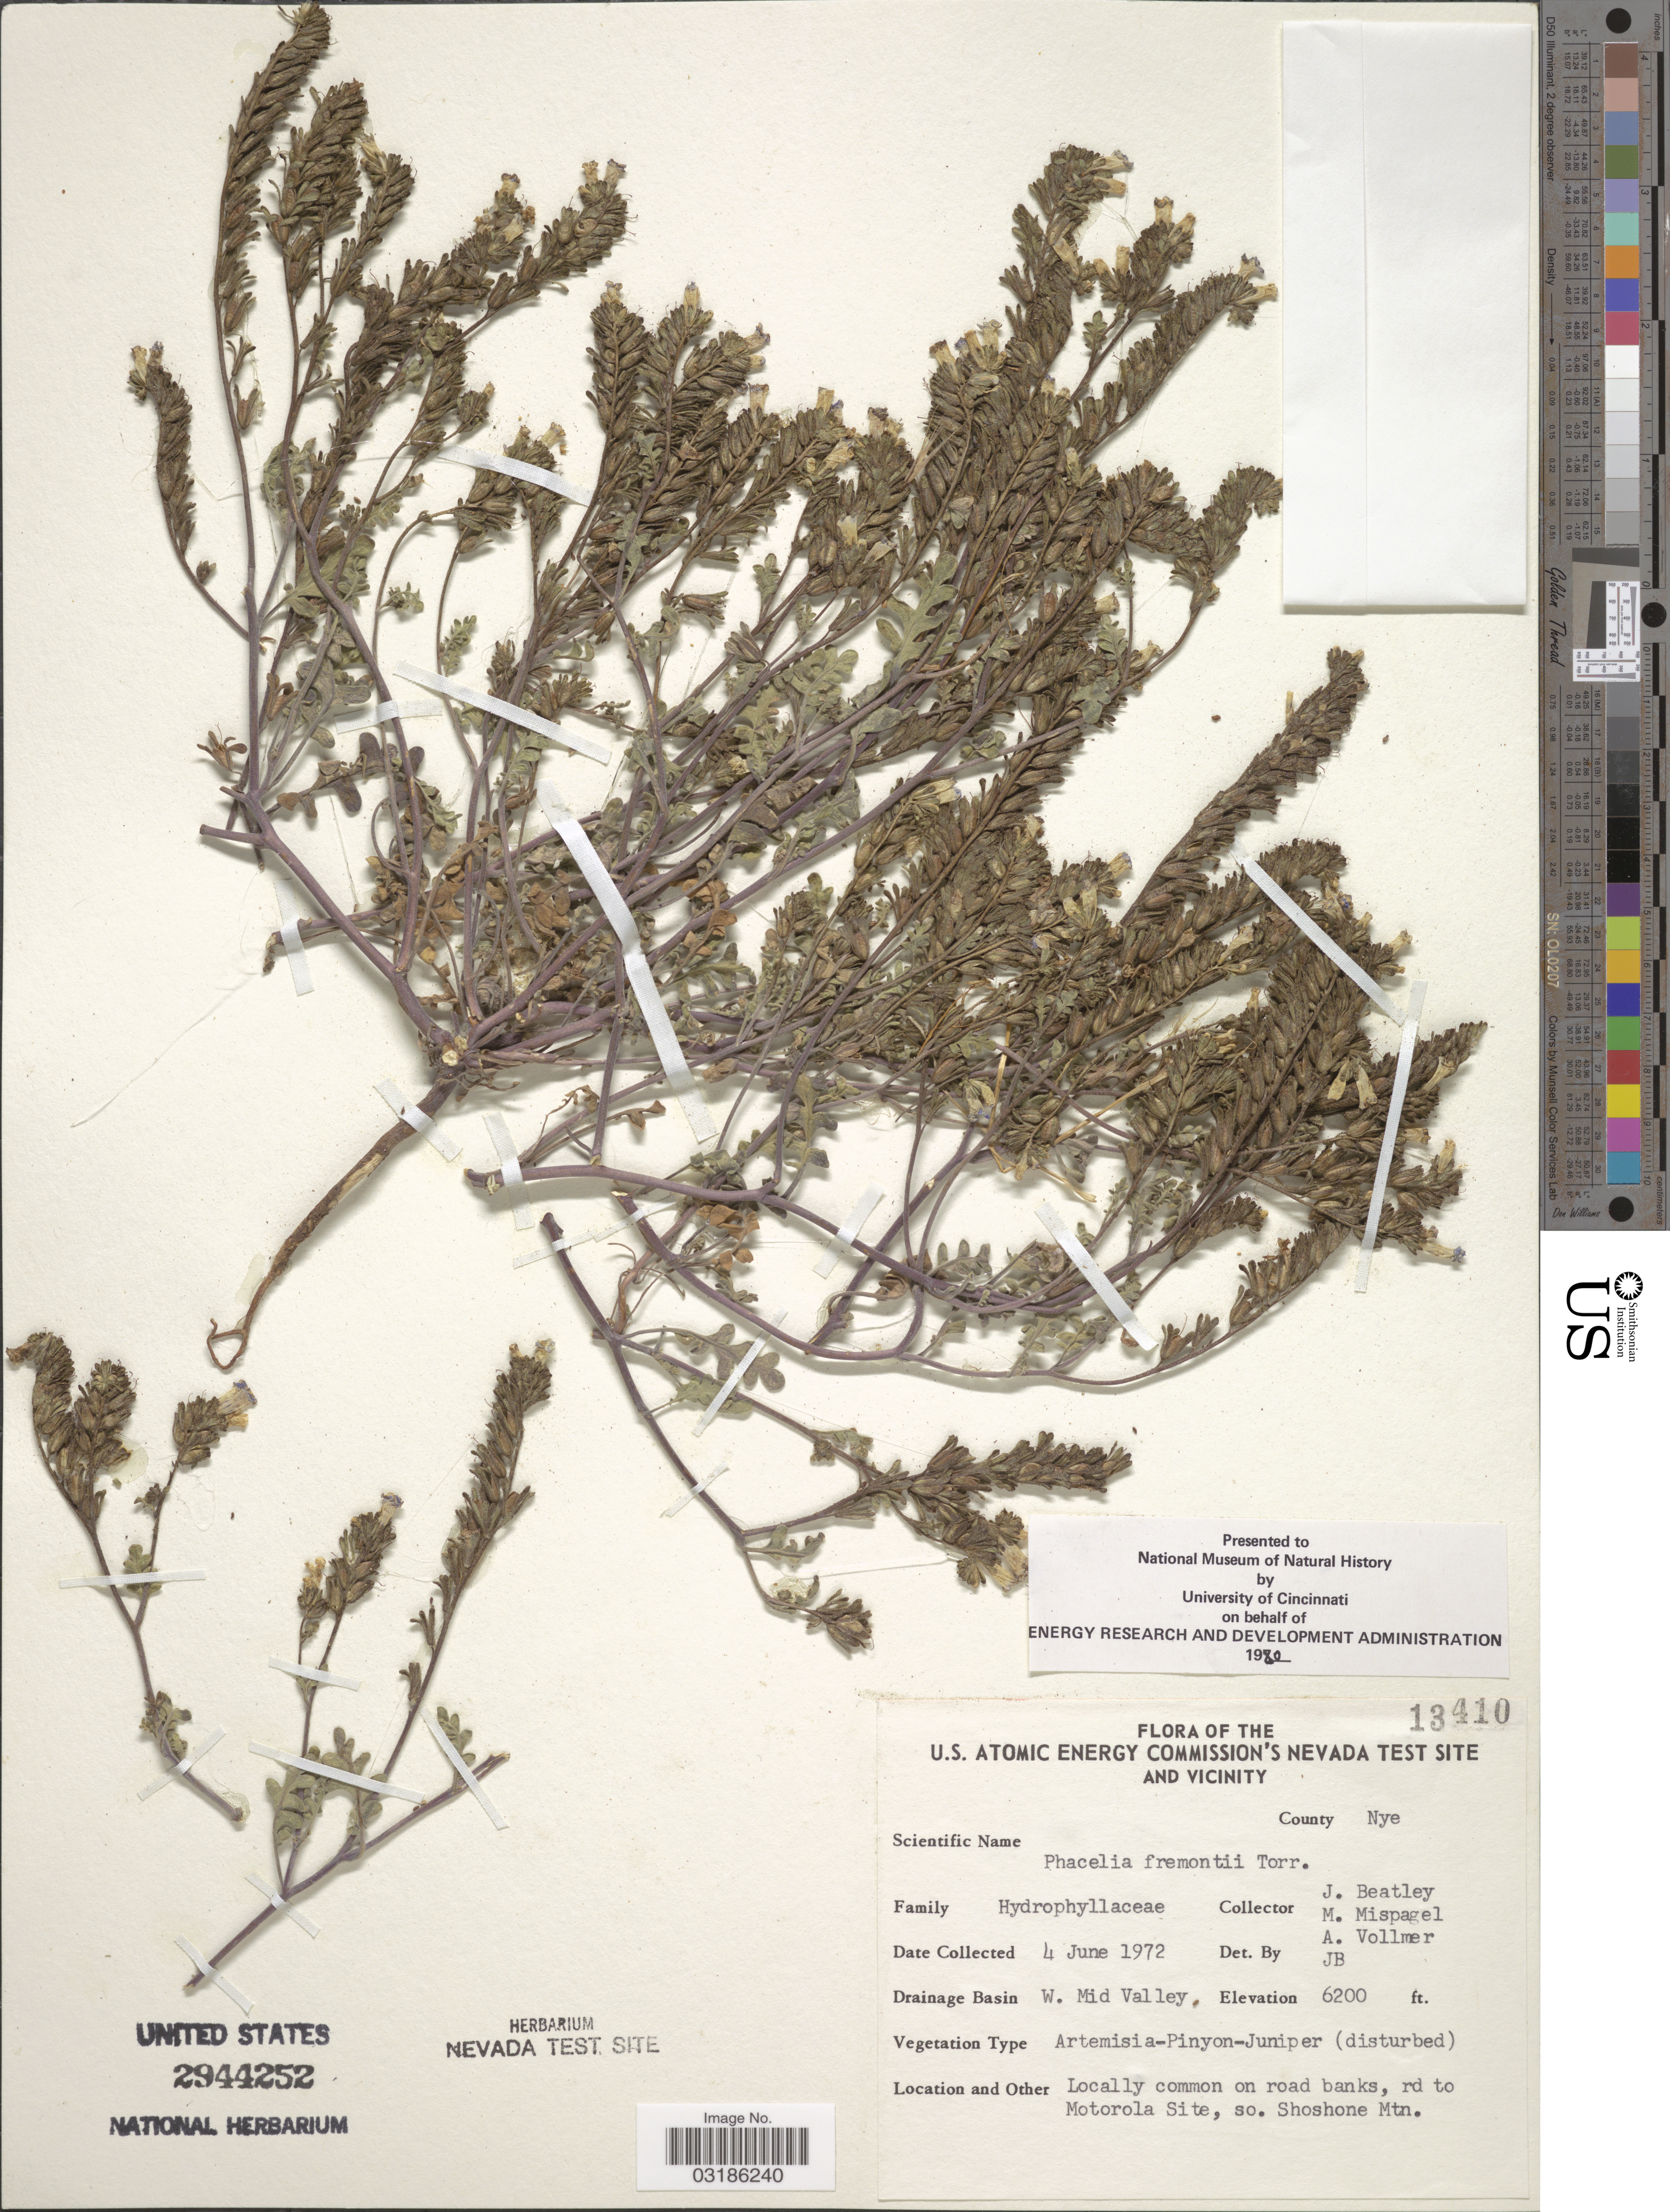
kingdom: Plantae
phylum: Tracheophyta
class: Magnoliopsida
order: Boraginales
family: Hydrophyllaceae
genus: Phacelia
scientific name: Phacelia fremontii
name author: Torr.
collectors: J. C. Beatley, M. Mispagel & A. Vollmer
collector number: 13410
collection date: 1972-06-04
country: United States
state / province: Nevada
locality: U.S. Atomic Energy Commission's Nevada Test Site and vicinity. County Nye. Drainage Basin W. Mid Valley. Rd to Motorola Site, so. Shoshone Mtn.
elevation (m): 1890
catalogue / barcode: US 2944252